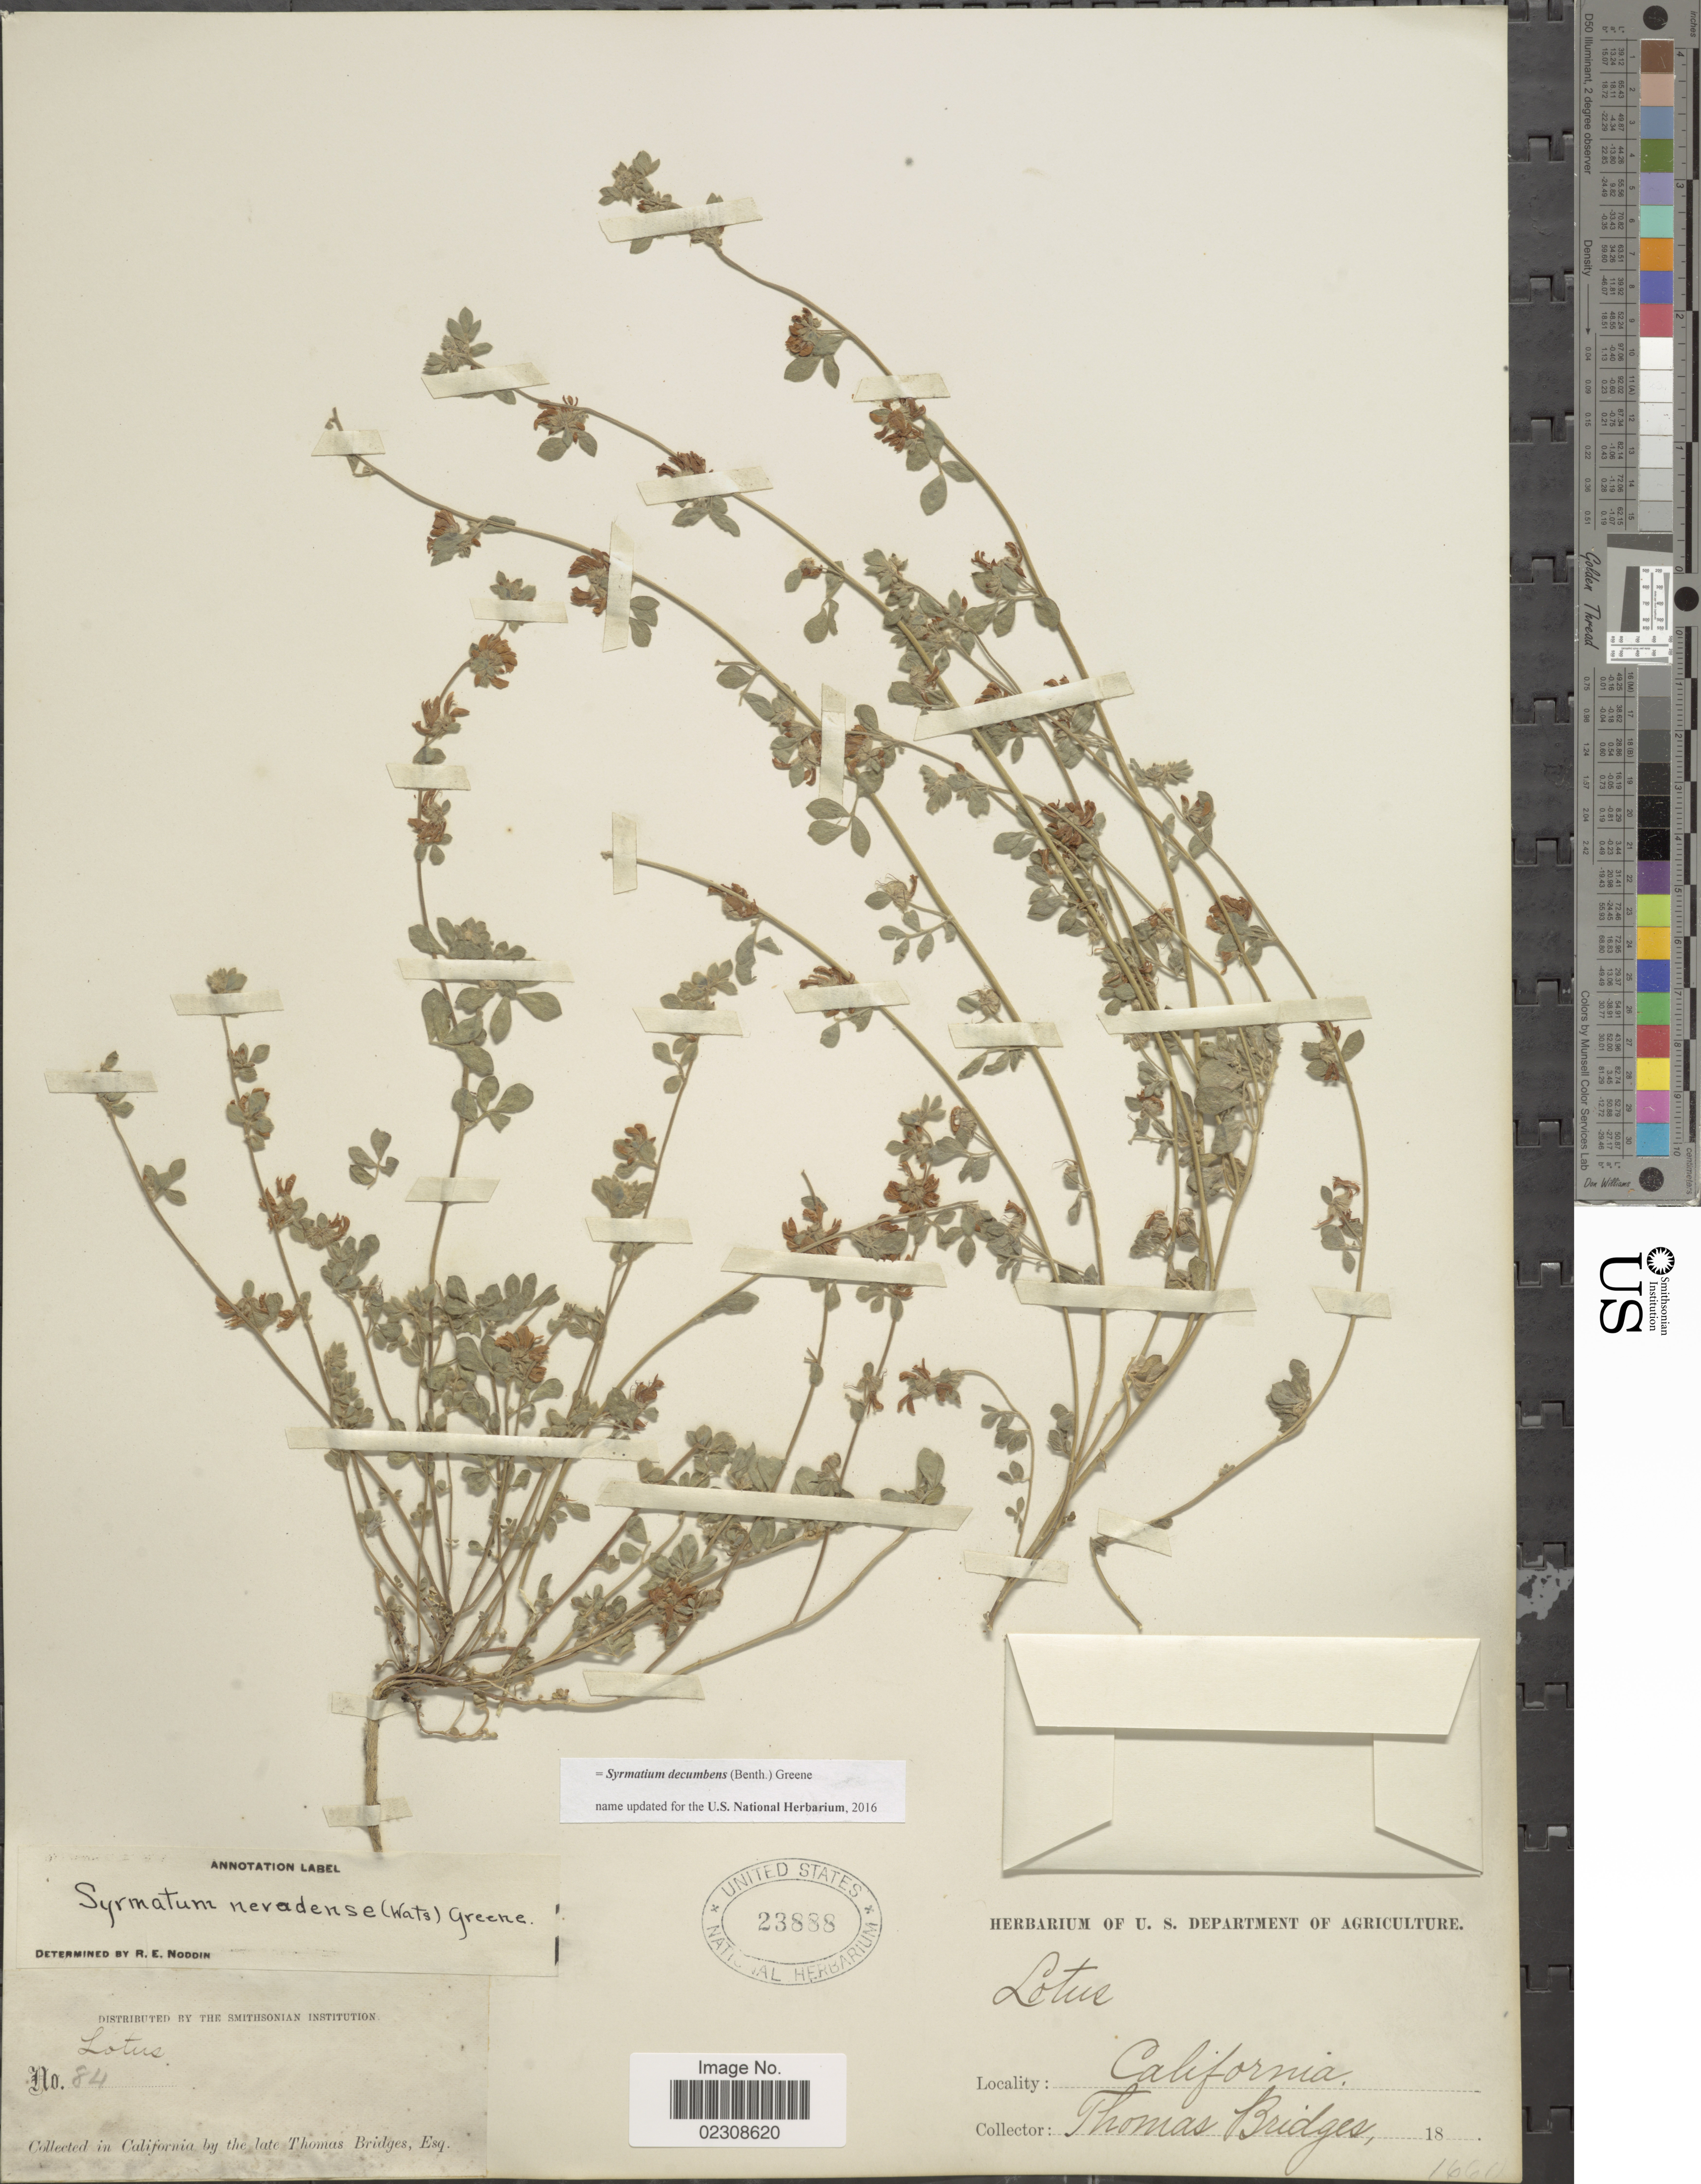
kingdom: Plantae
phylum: Tracheophyta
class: Magnoliopsida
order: Fabales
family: Fabaceae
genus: Syrmatium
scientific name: Syrmatium decumbens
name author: (Benth.) Greene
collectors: T. Bridges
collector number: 84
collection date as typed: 18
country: United States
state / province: California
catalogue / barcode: US 23888